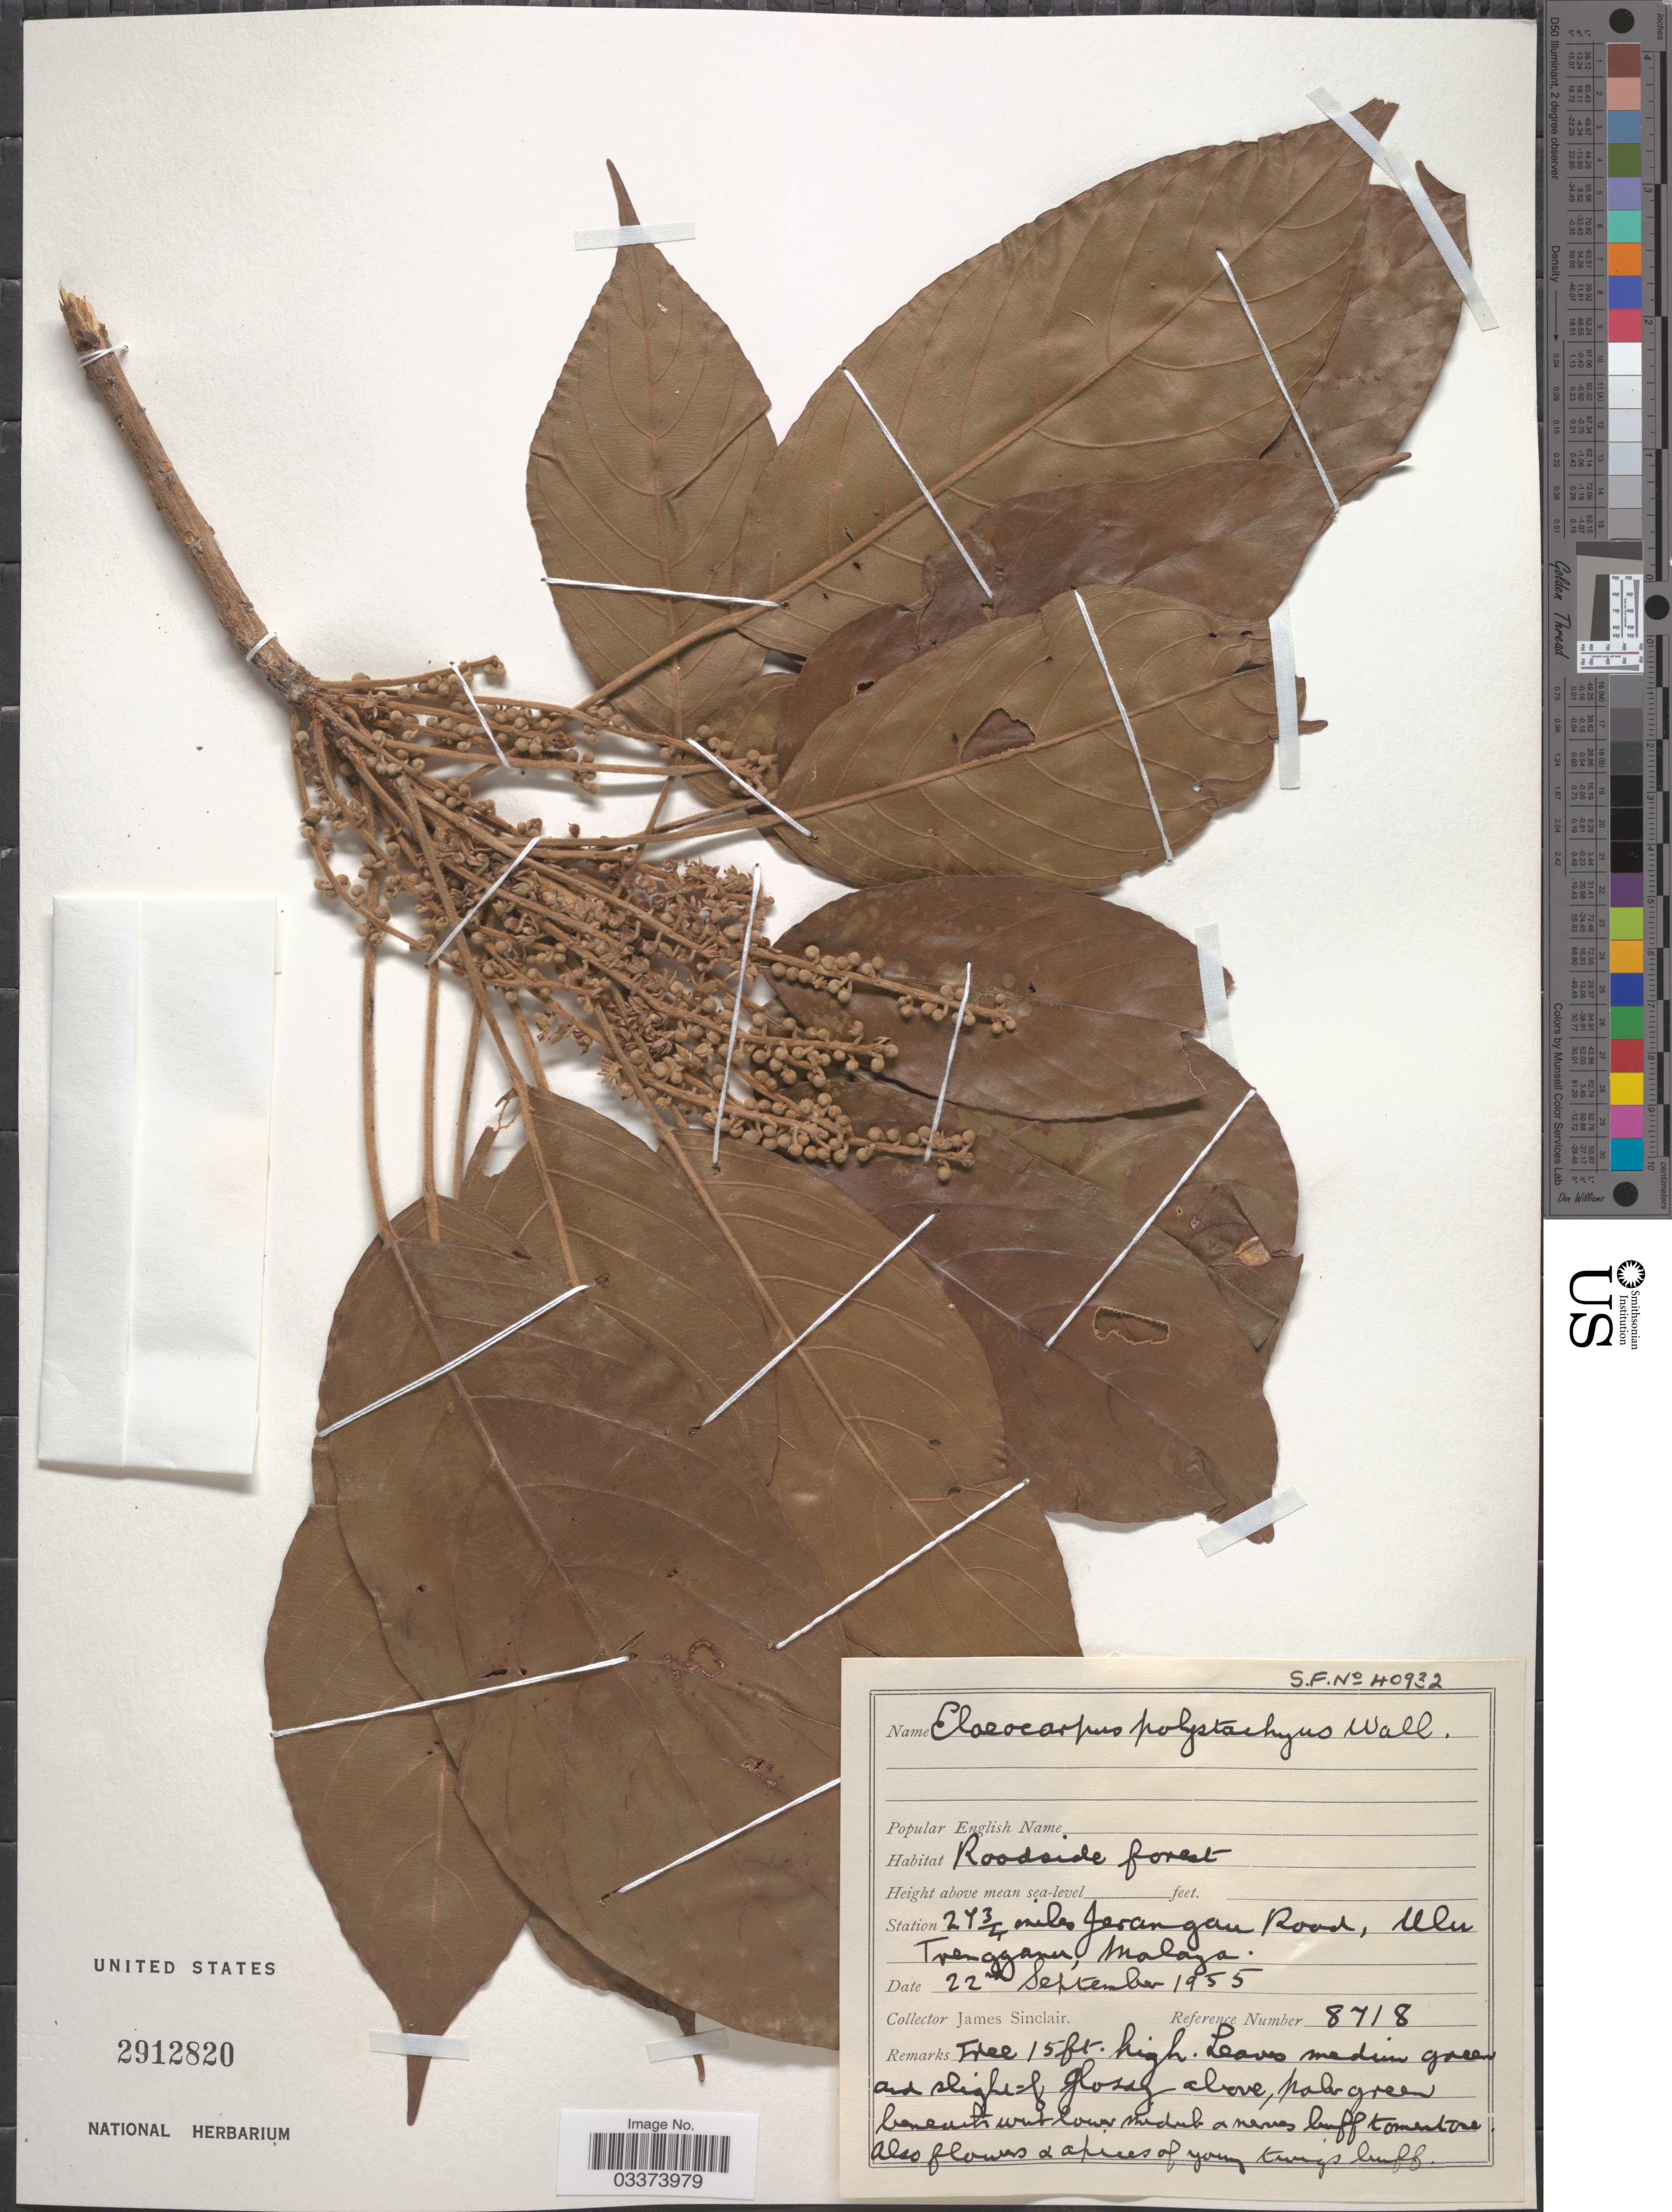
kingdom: Plantae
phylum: Tracheophyta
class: Magnoliopsida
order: Oxalidales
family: Elaeocarpaceae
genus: Elaeocarpus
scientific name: Elaeocarpus polystachyus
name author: Wall. ex K. Müller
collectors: J. Sinclair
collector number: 8718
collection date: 1955-09-22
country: Malaysia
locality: Station 27¾ miles Jerangau Road, Ulu Trengganu, Malaya.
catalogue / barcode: US 2912820